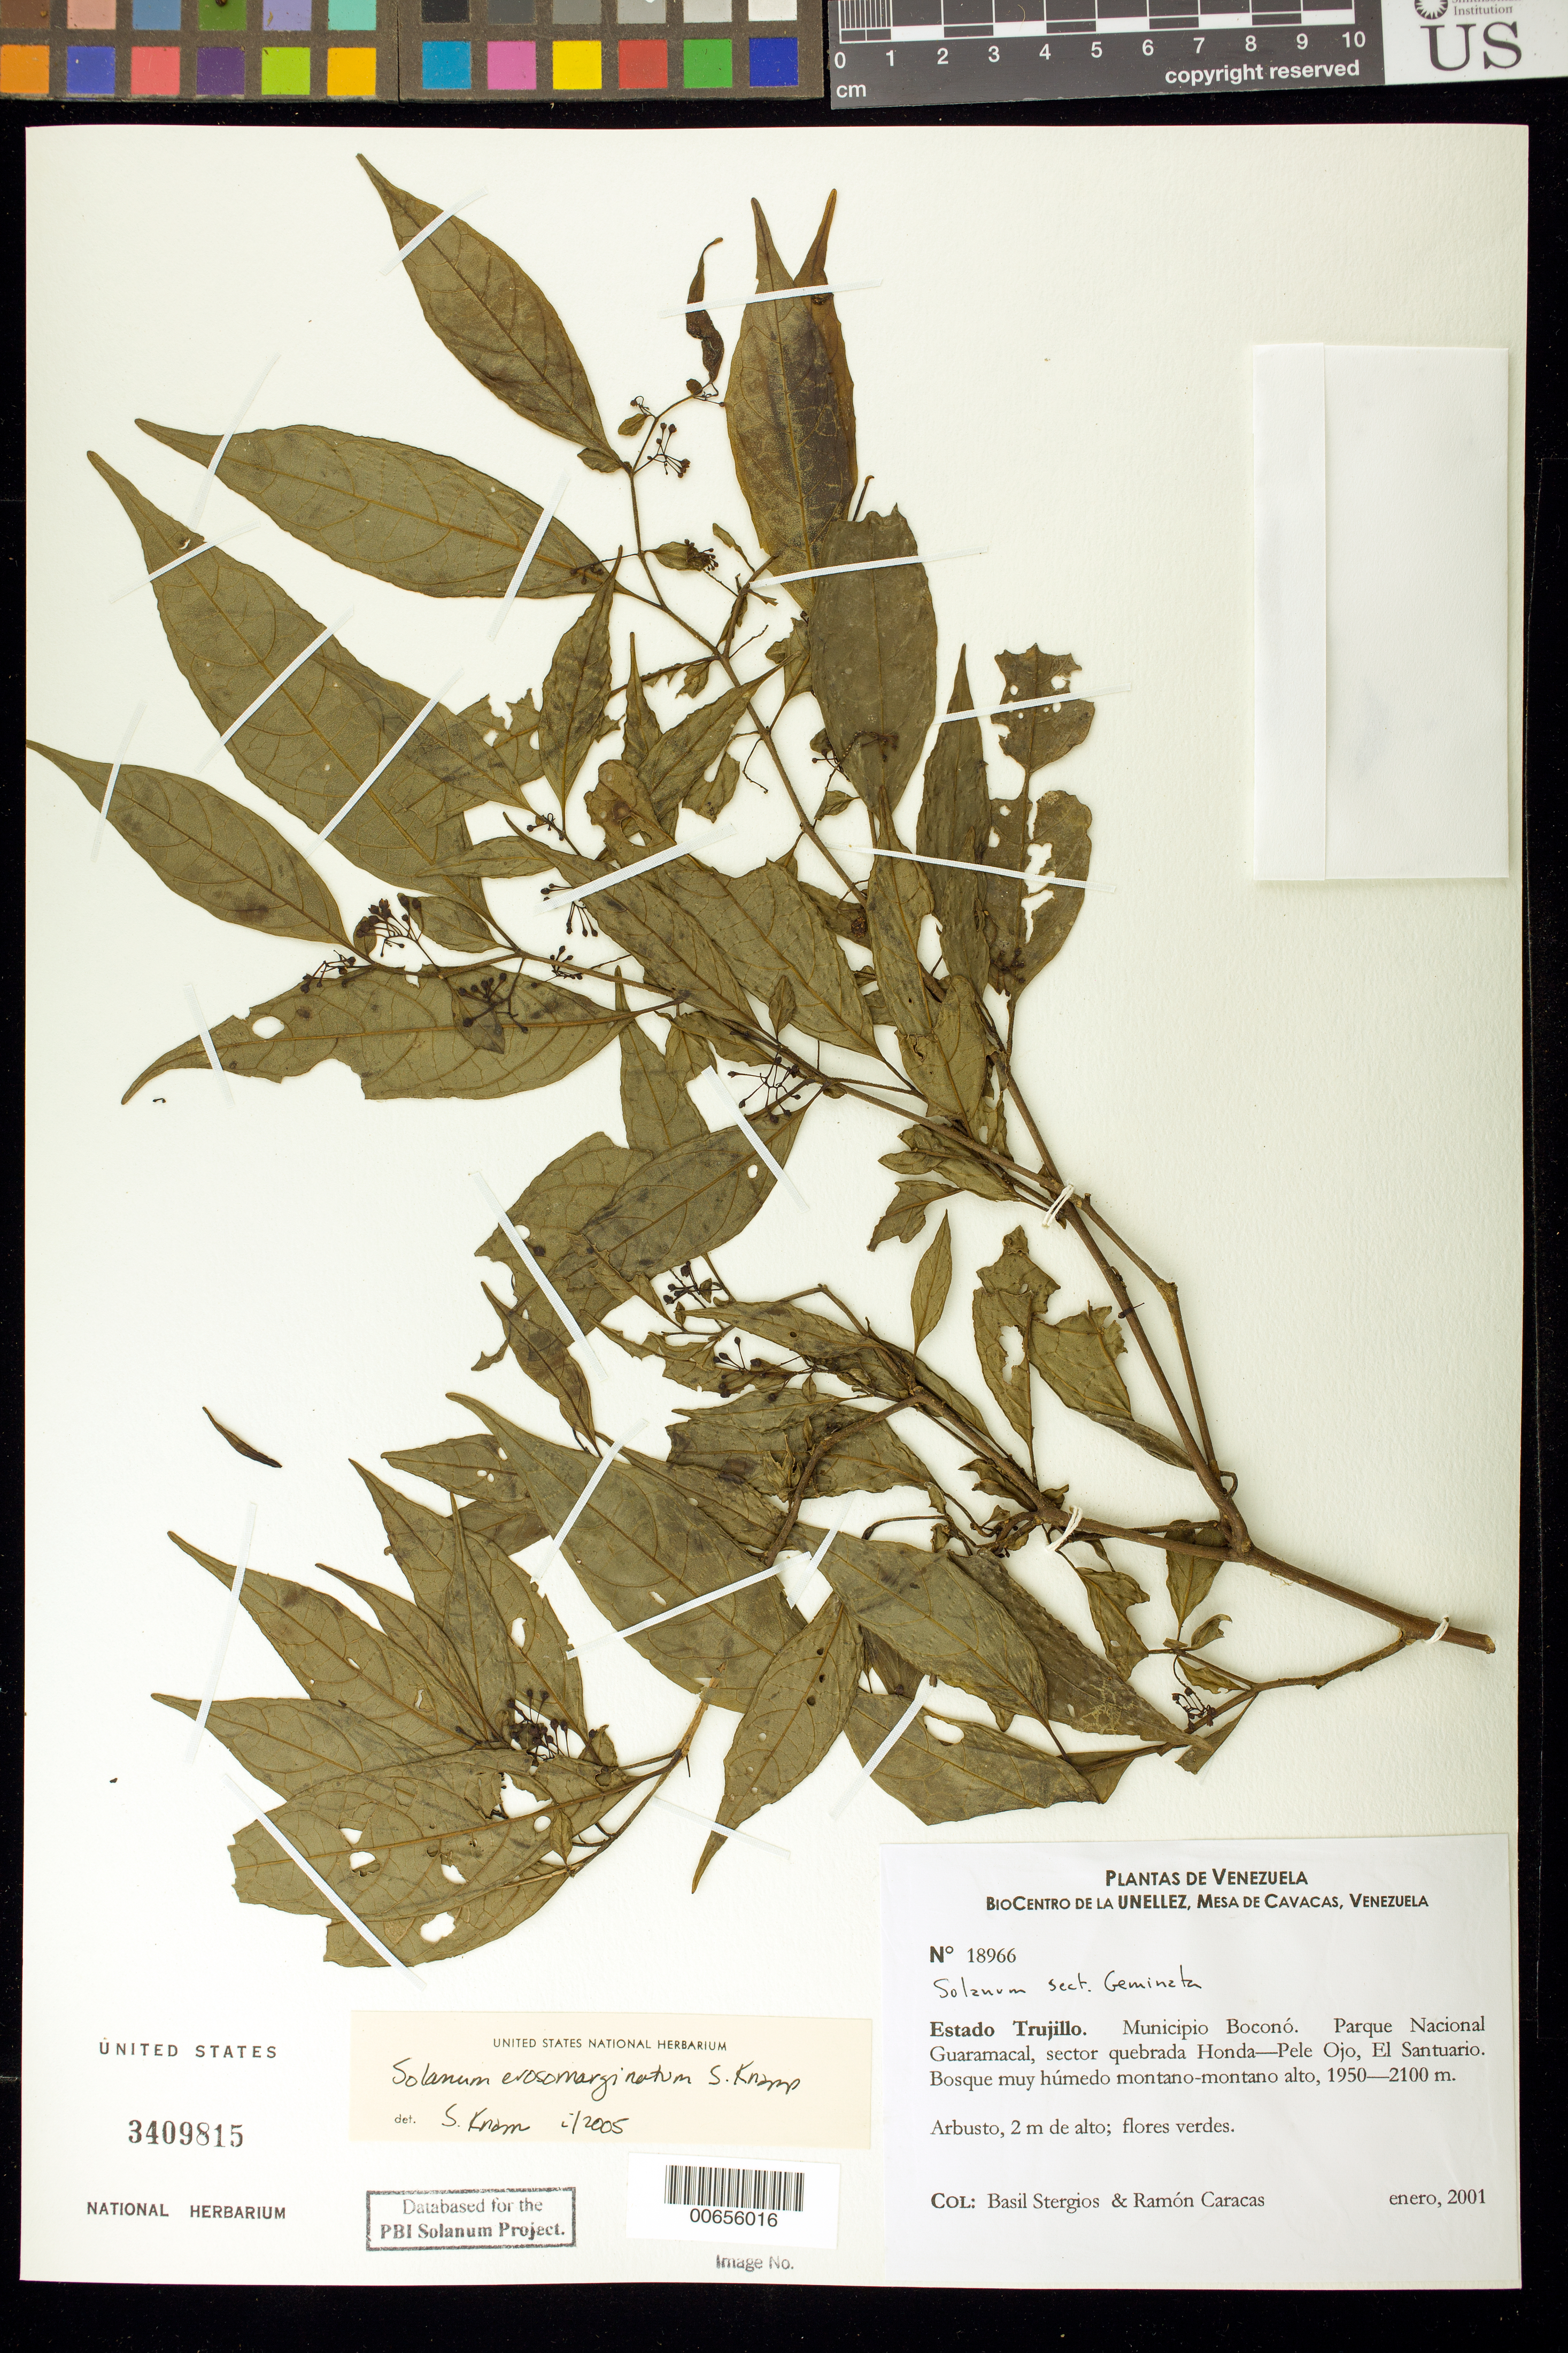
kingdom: Plantae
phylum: Tracheophyta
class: Magnoliopsida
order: Solanales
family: Solanaceae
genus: Solanum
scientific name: Solanum viarum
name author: Dunal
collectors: B. G. Stergios & R. Caracas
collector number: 18966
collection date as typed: Jan 2001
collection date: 2001-01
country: Venezuela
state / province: Trujillo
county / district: Boconó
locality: Parque Nacional Guaramacal, sector quebrada Honda-Pele Ojo, El Santuario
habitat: Bosque muy húmedo montano-montano alto.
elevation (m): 1950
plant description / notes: BM, MY, NY, PORT, US, VEN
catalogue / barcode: US 3409815